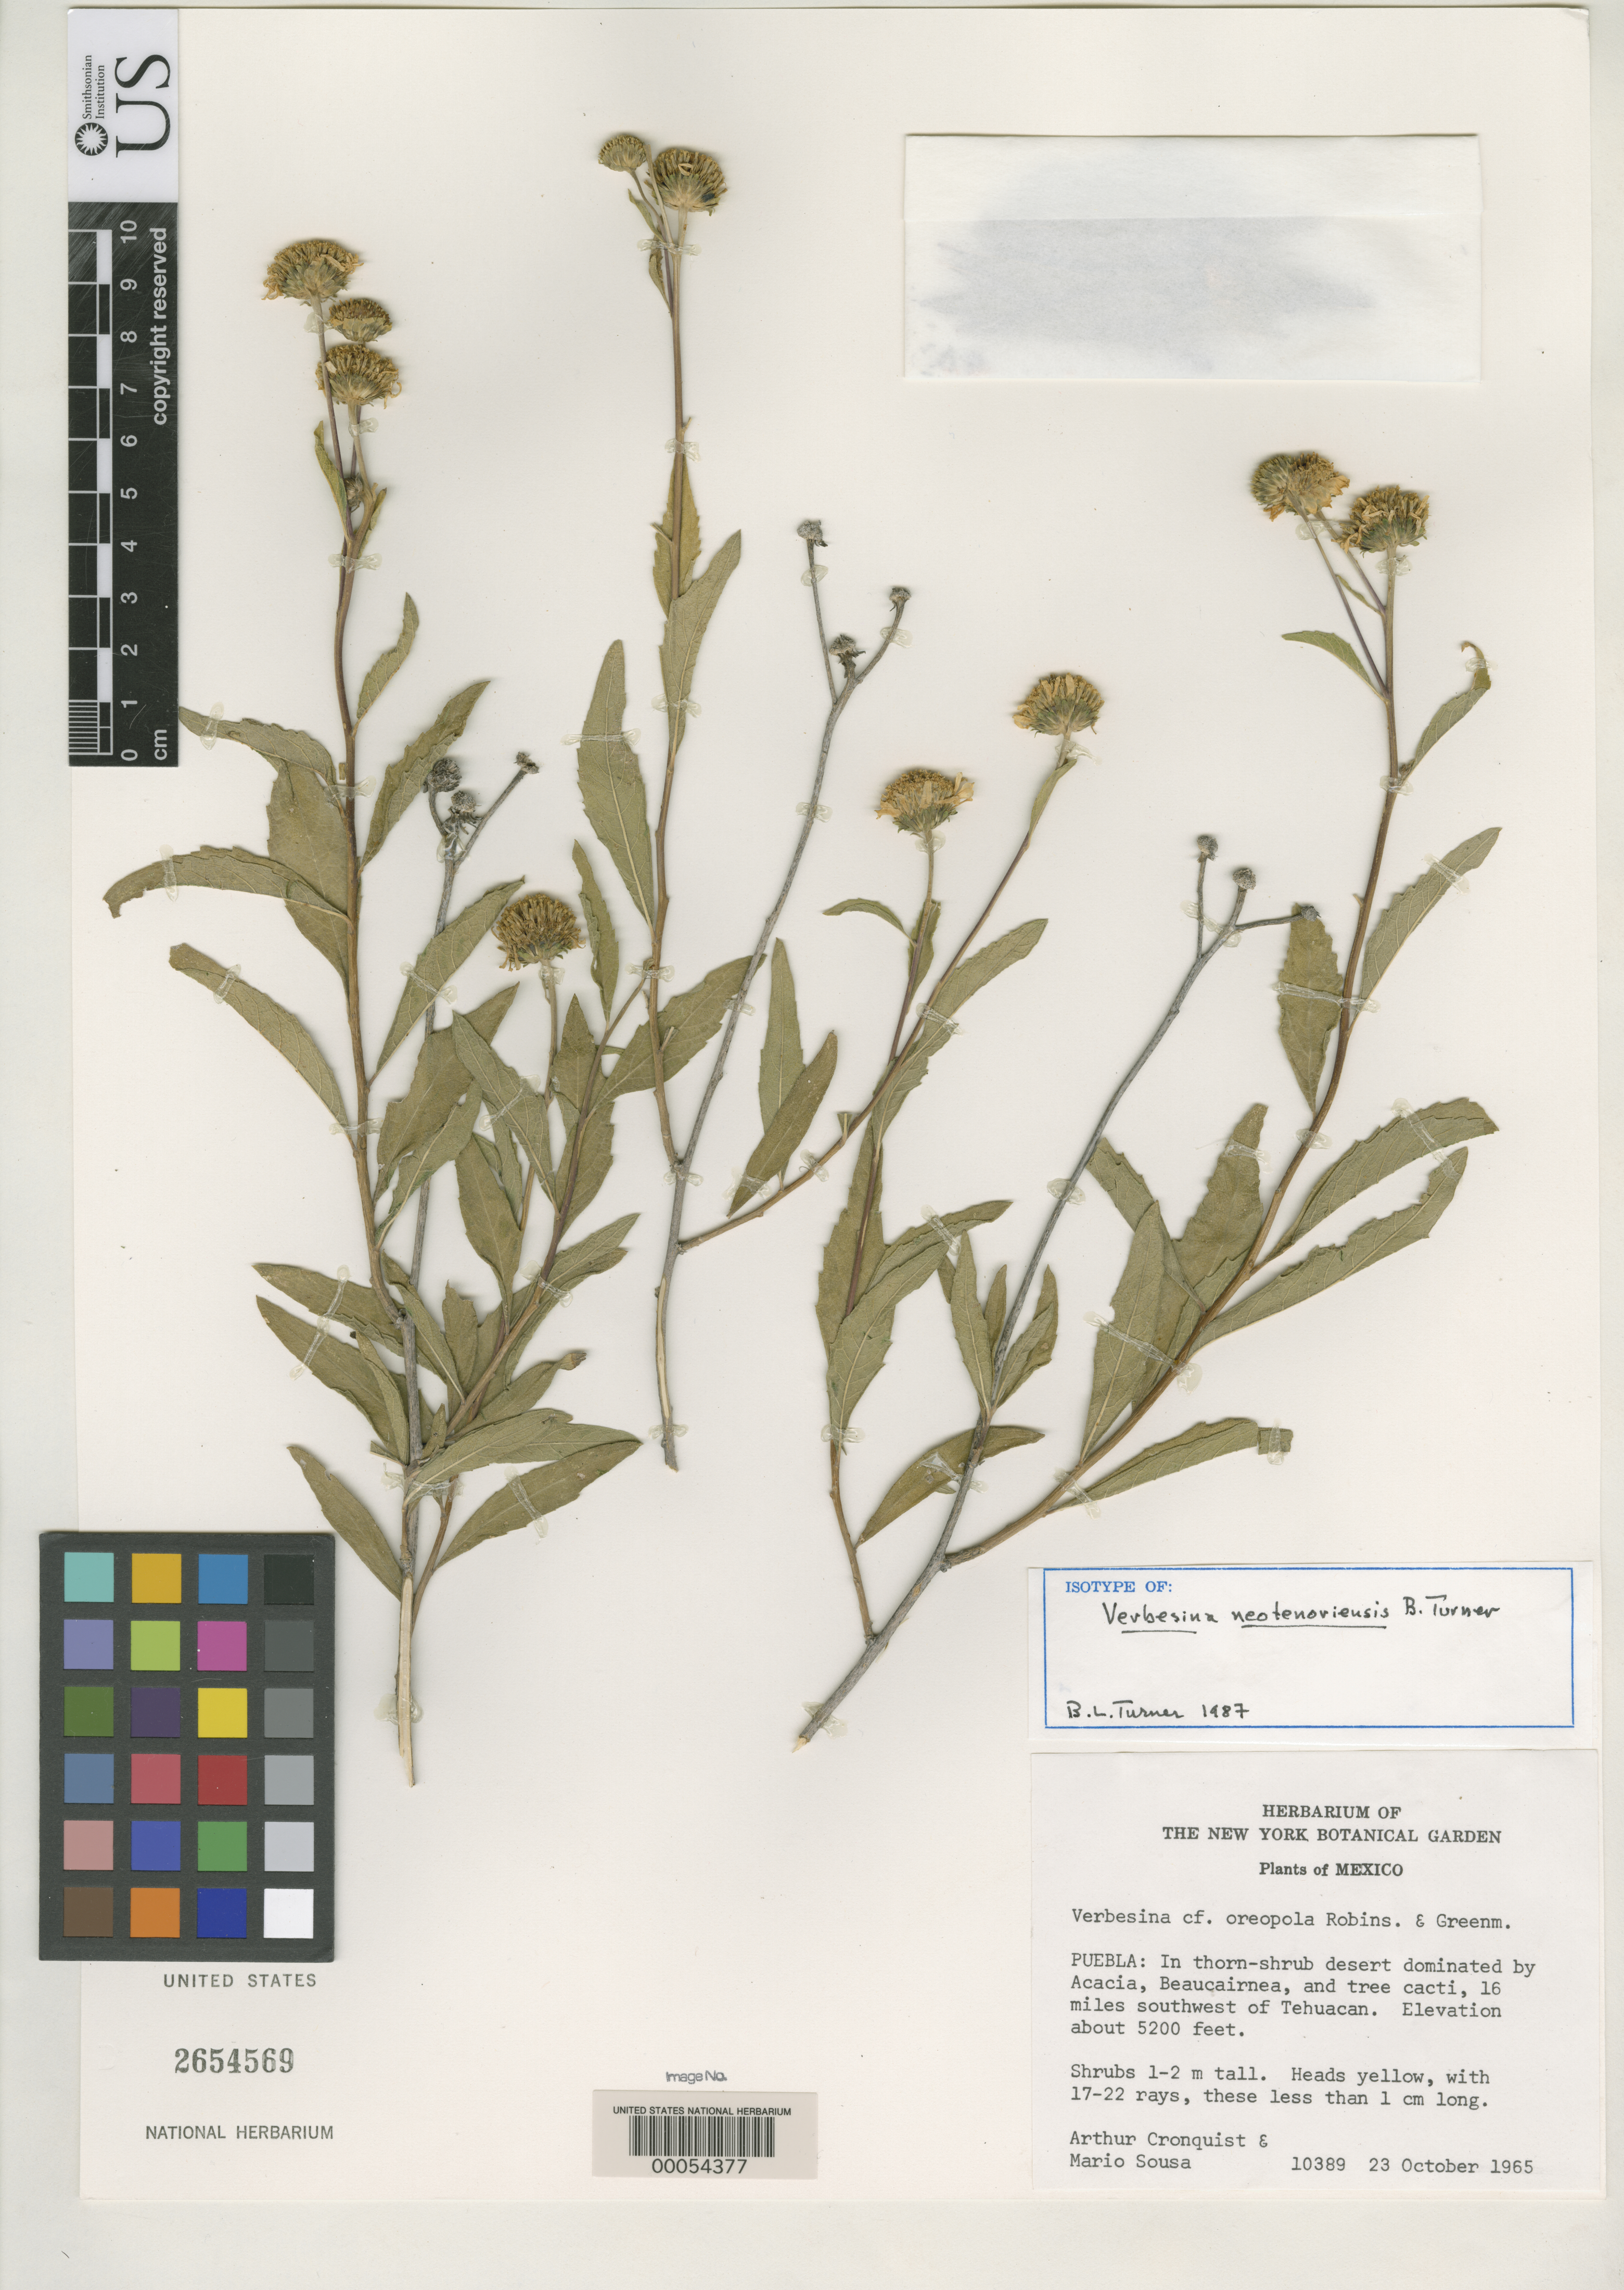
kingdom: Plantae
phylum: Tracheophyta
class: Magnoliopsida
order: Asterales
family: Asteraceae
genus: Verbesina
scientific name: Verbesina neotenoriensis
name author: B.L. Turner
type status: Isotype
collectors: A. J. Cronquist & M. Sousa S.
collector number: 10389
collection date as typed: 23 Oct 1965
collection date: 1965-10-23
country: Mexico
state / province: Puebla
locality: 16 mi SW of Tehuacan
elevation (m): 5200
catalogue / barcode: US 2654569